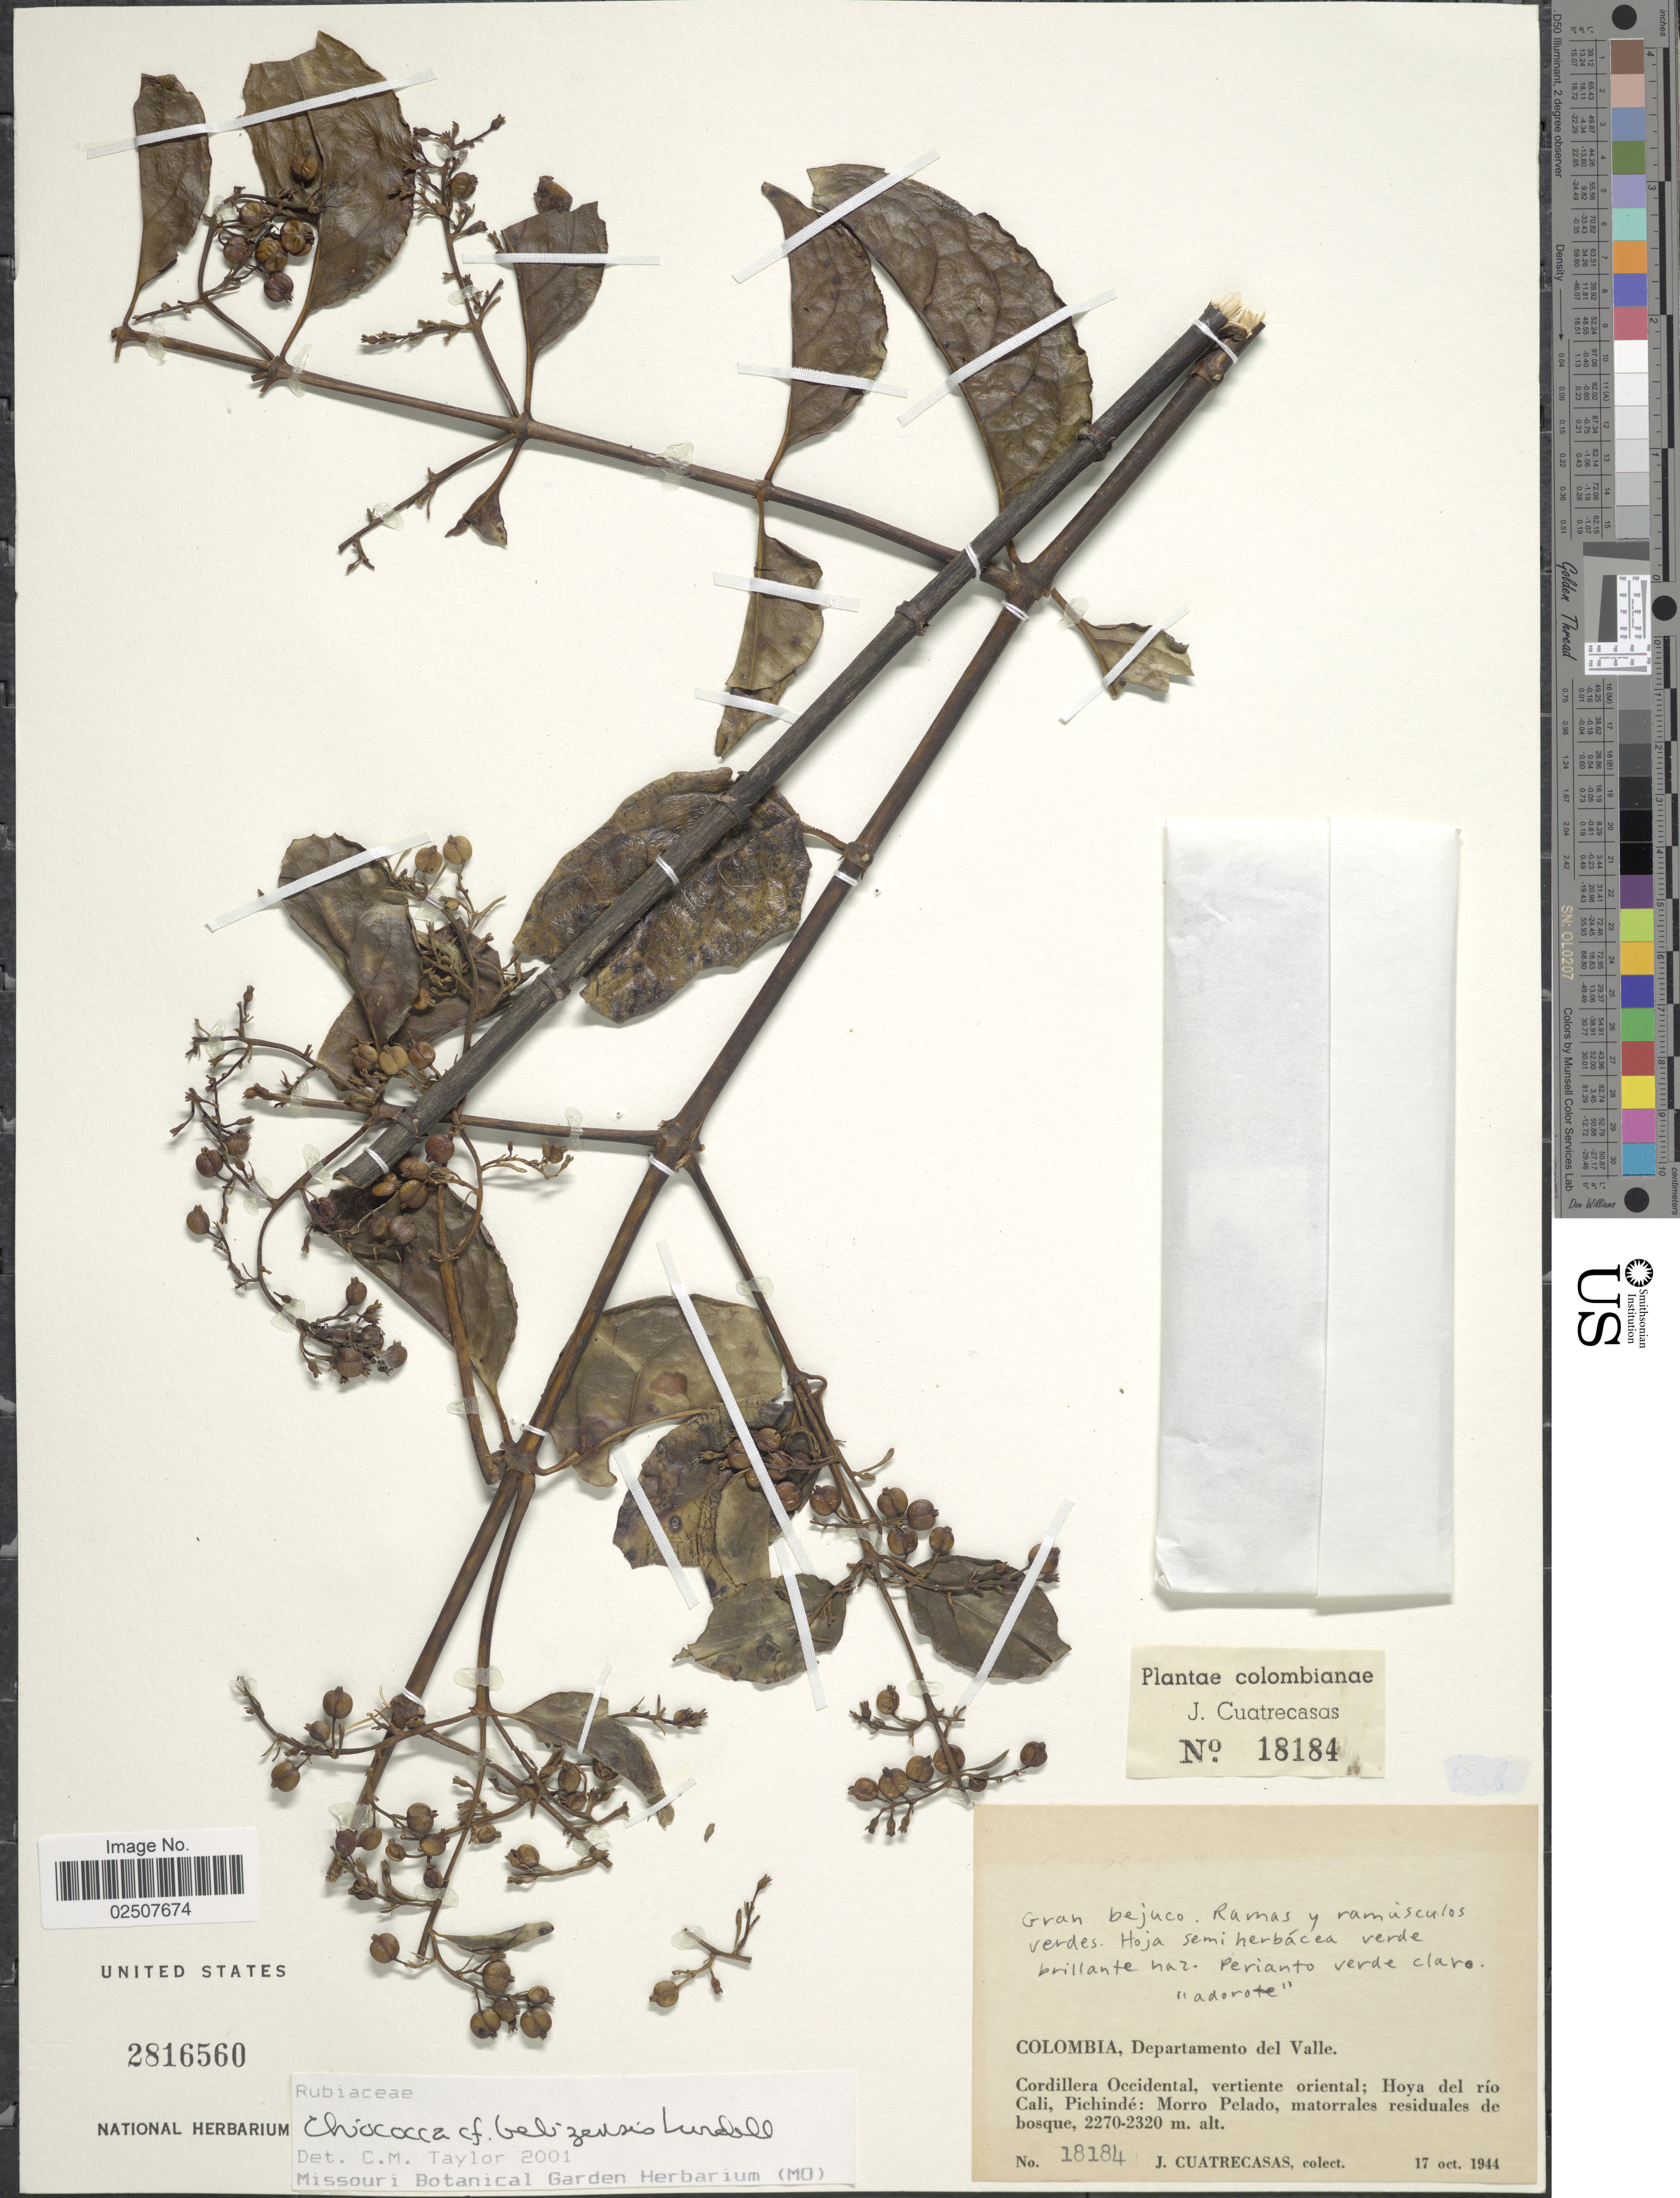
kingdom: Plantae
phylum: Tracheophyta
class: Magnoliopsida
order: Gentianales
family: Rubiaceae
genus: Chiococca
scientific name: Chiococca belizensis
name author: Lundell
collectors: J. Cuatrecasas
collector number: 18184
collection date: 1944-10-17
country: Colombia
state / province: Valle del Cauca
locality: Departamento del Valle, Cordillera Occidental, vertiente oriental; Hoya del río Cali, Pichindé: Morro Pelado, matorrales residuales de bosque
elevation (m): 2270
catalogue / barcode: US 2816560